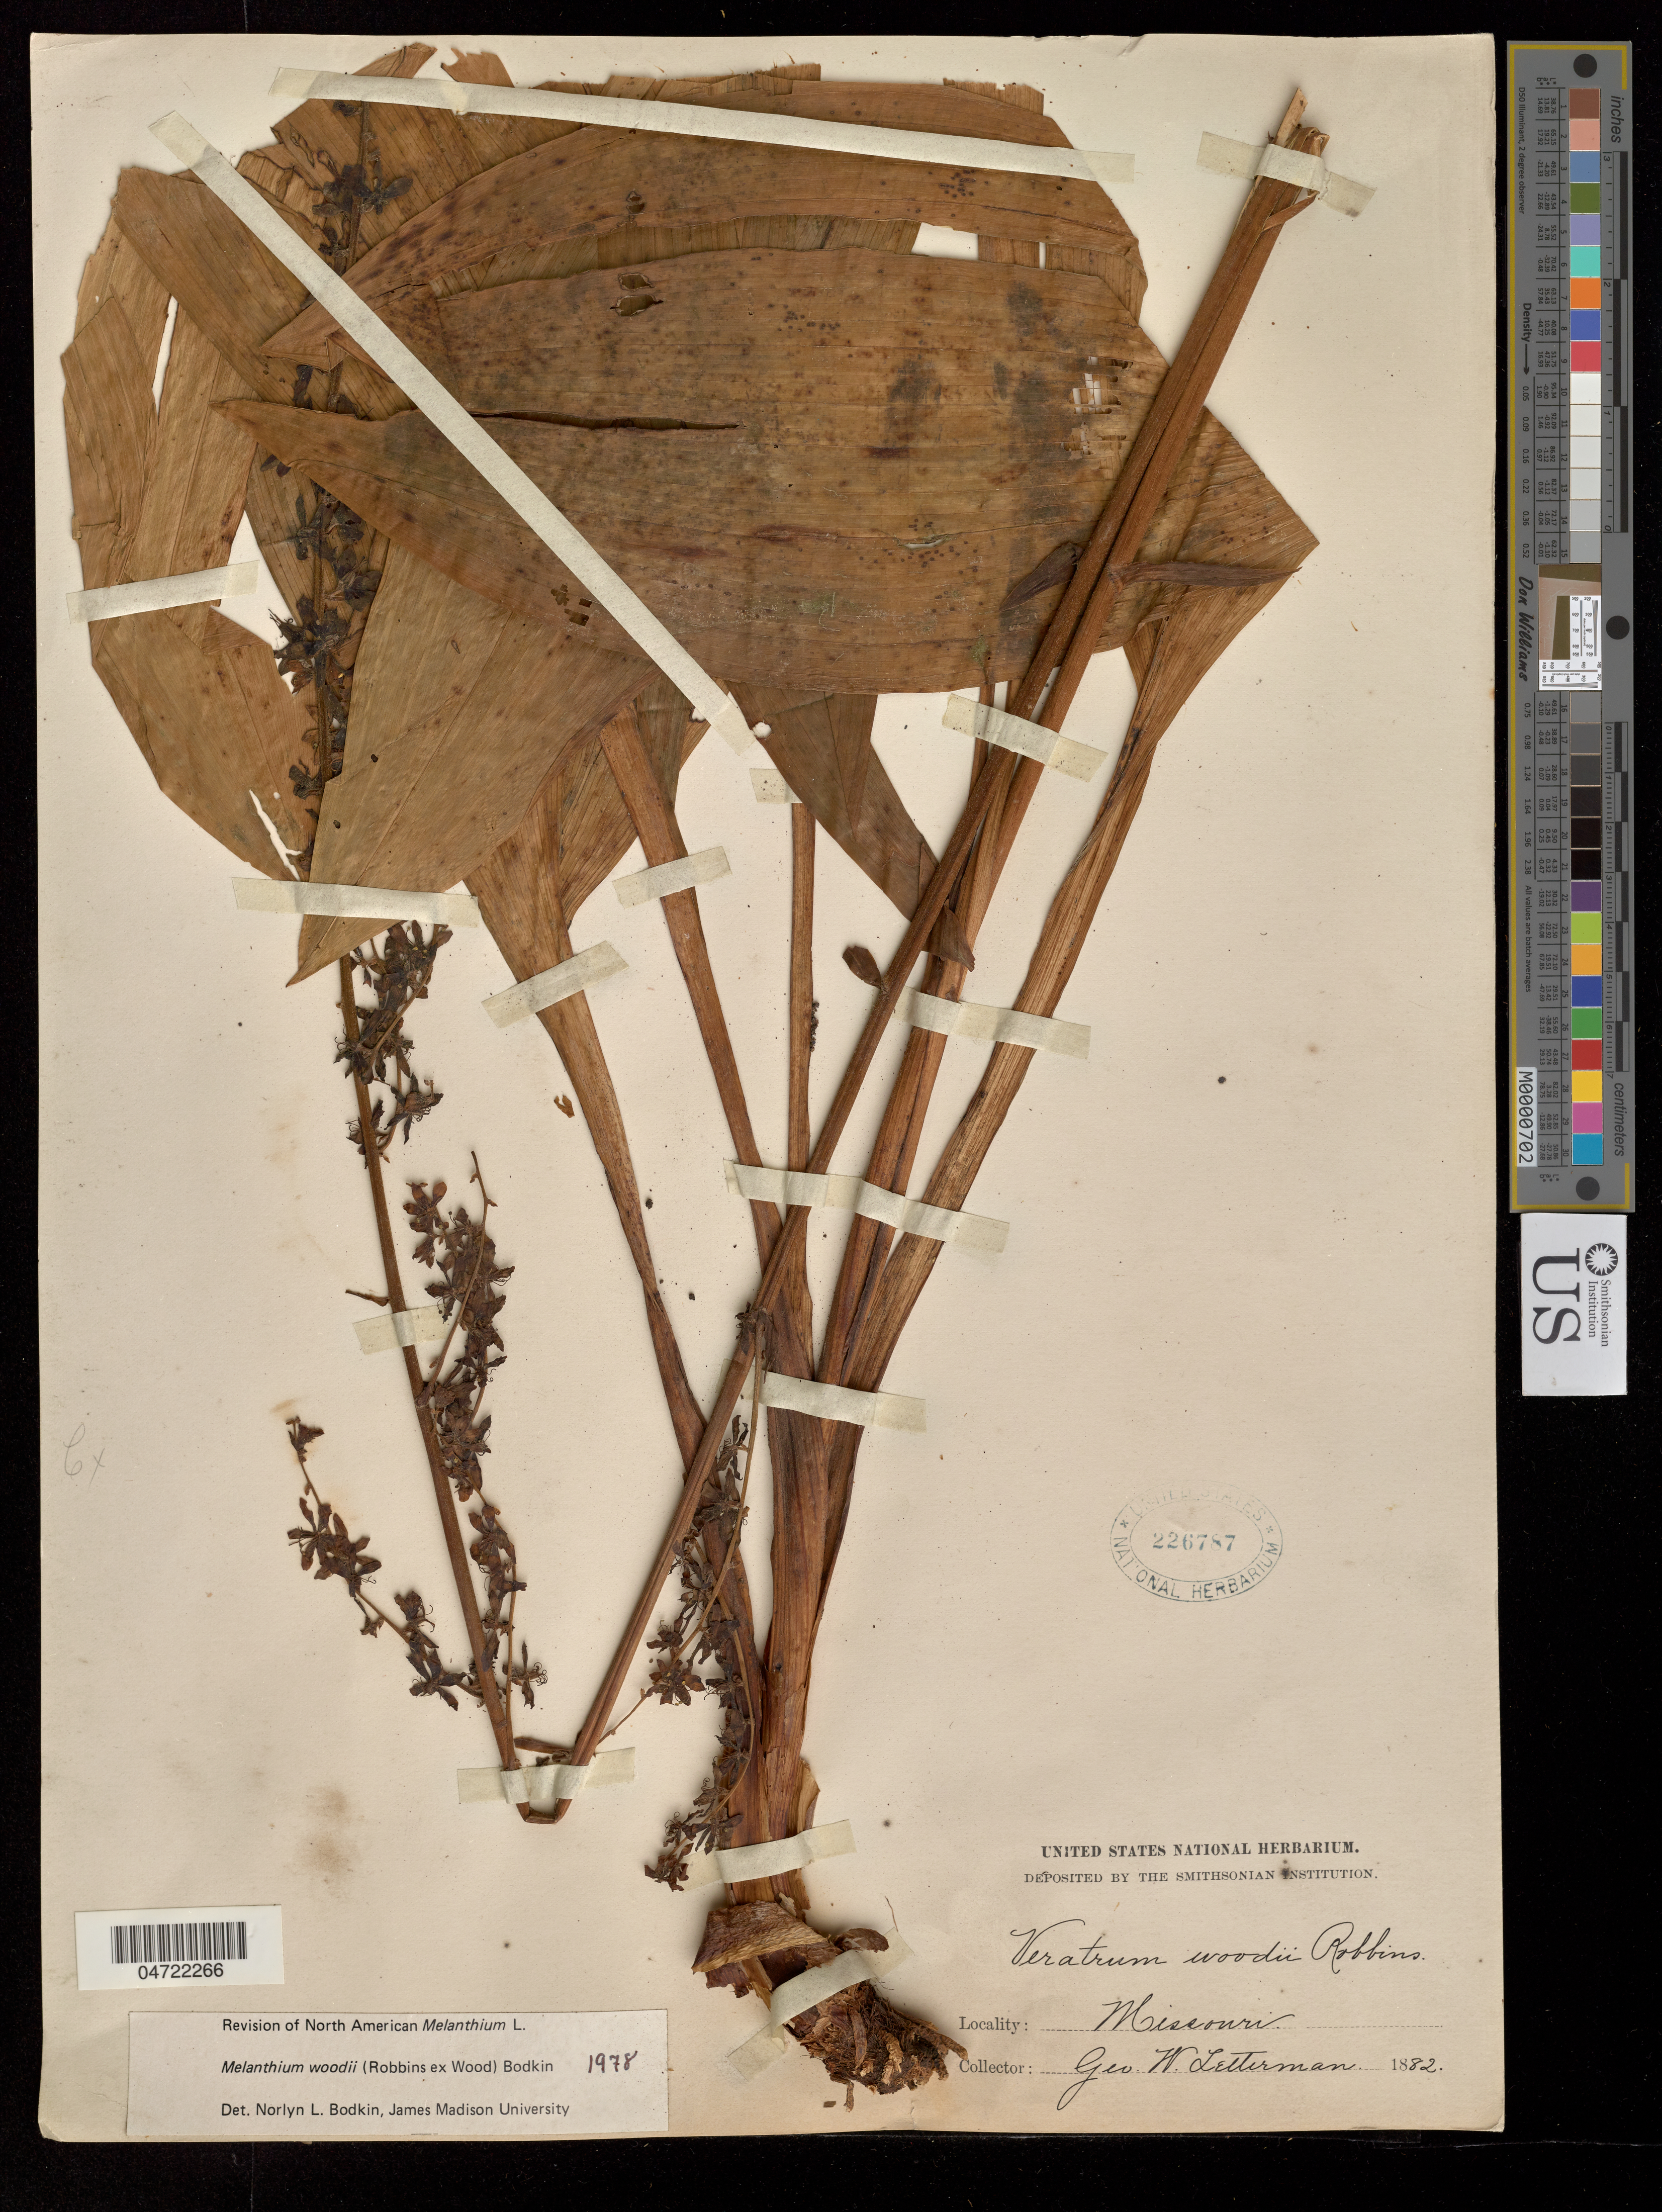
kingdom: Plantae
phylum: Tracheophyta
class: Liliopsida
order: Liliales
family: Melanthiaceae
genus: Melanthium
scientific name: Melanthium woodii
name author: (J.W. Robbins ex Alph. Wood) Bodkin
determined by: Bodkin, N. L.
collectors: G. W. Letterman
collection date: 1882-08-03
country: United States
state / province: Missouri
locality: Near Allenton; right bank of the Meramec River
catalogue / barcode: US 226787